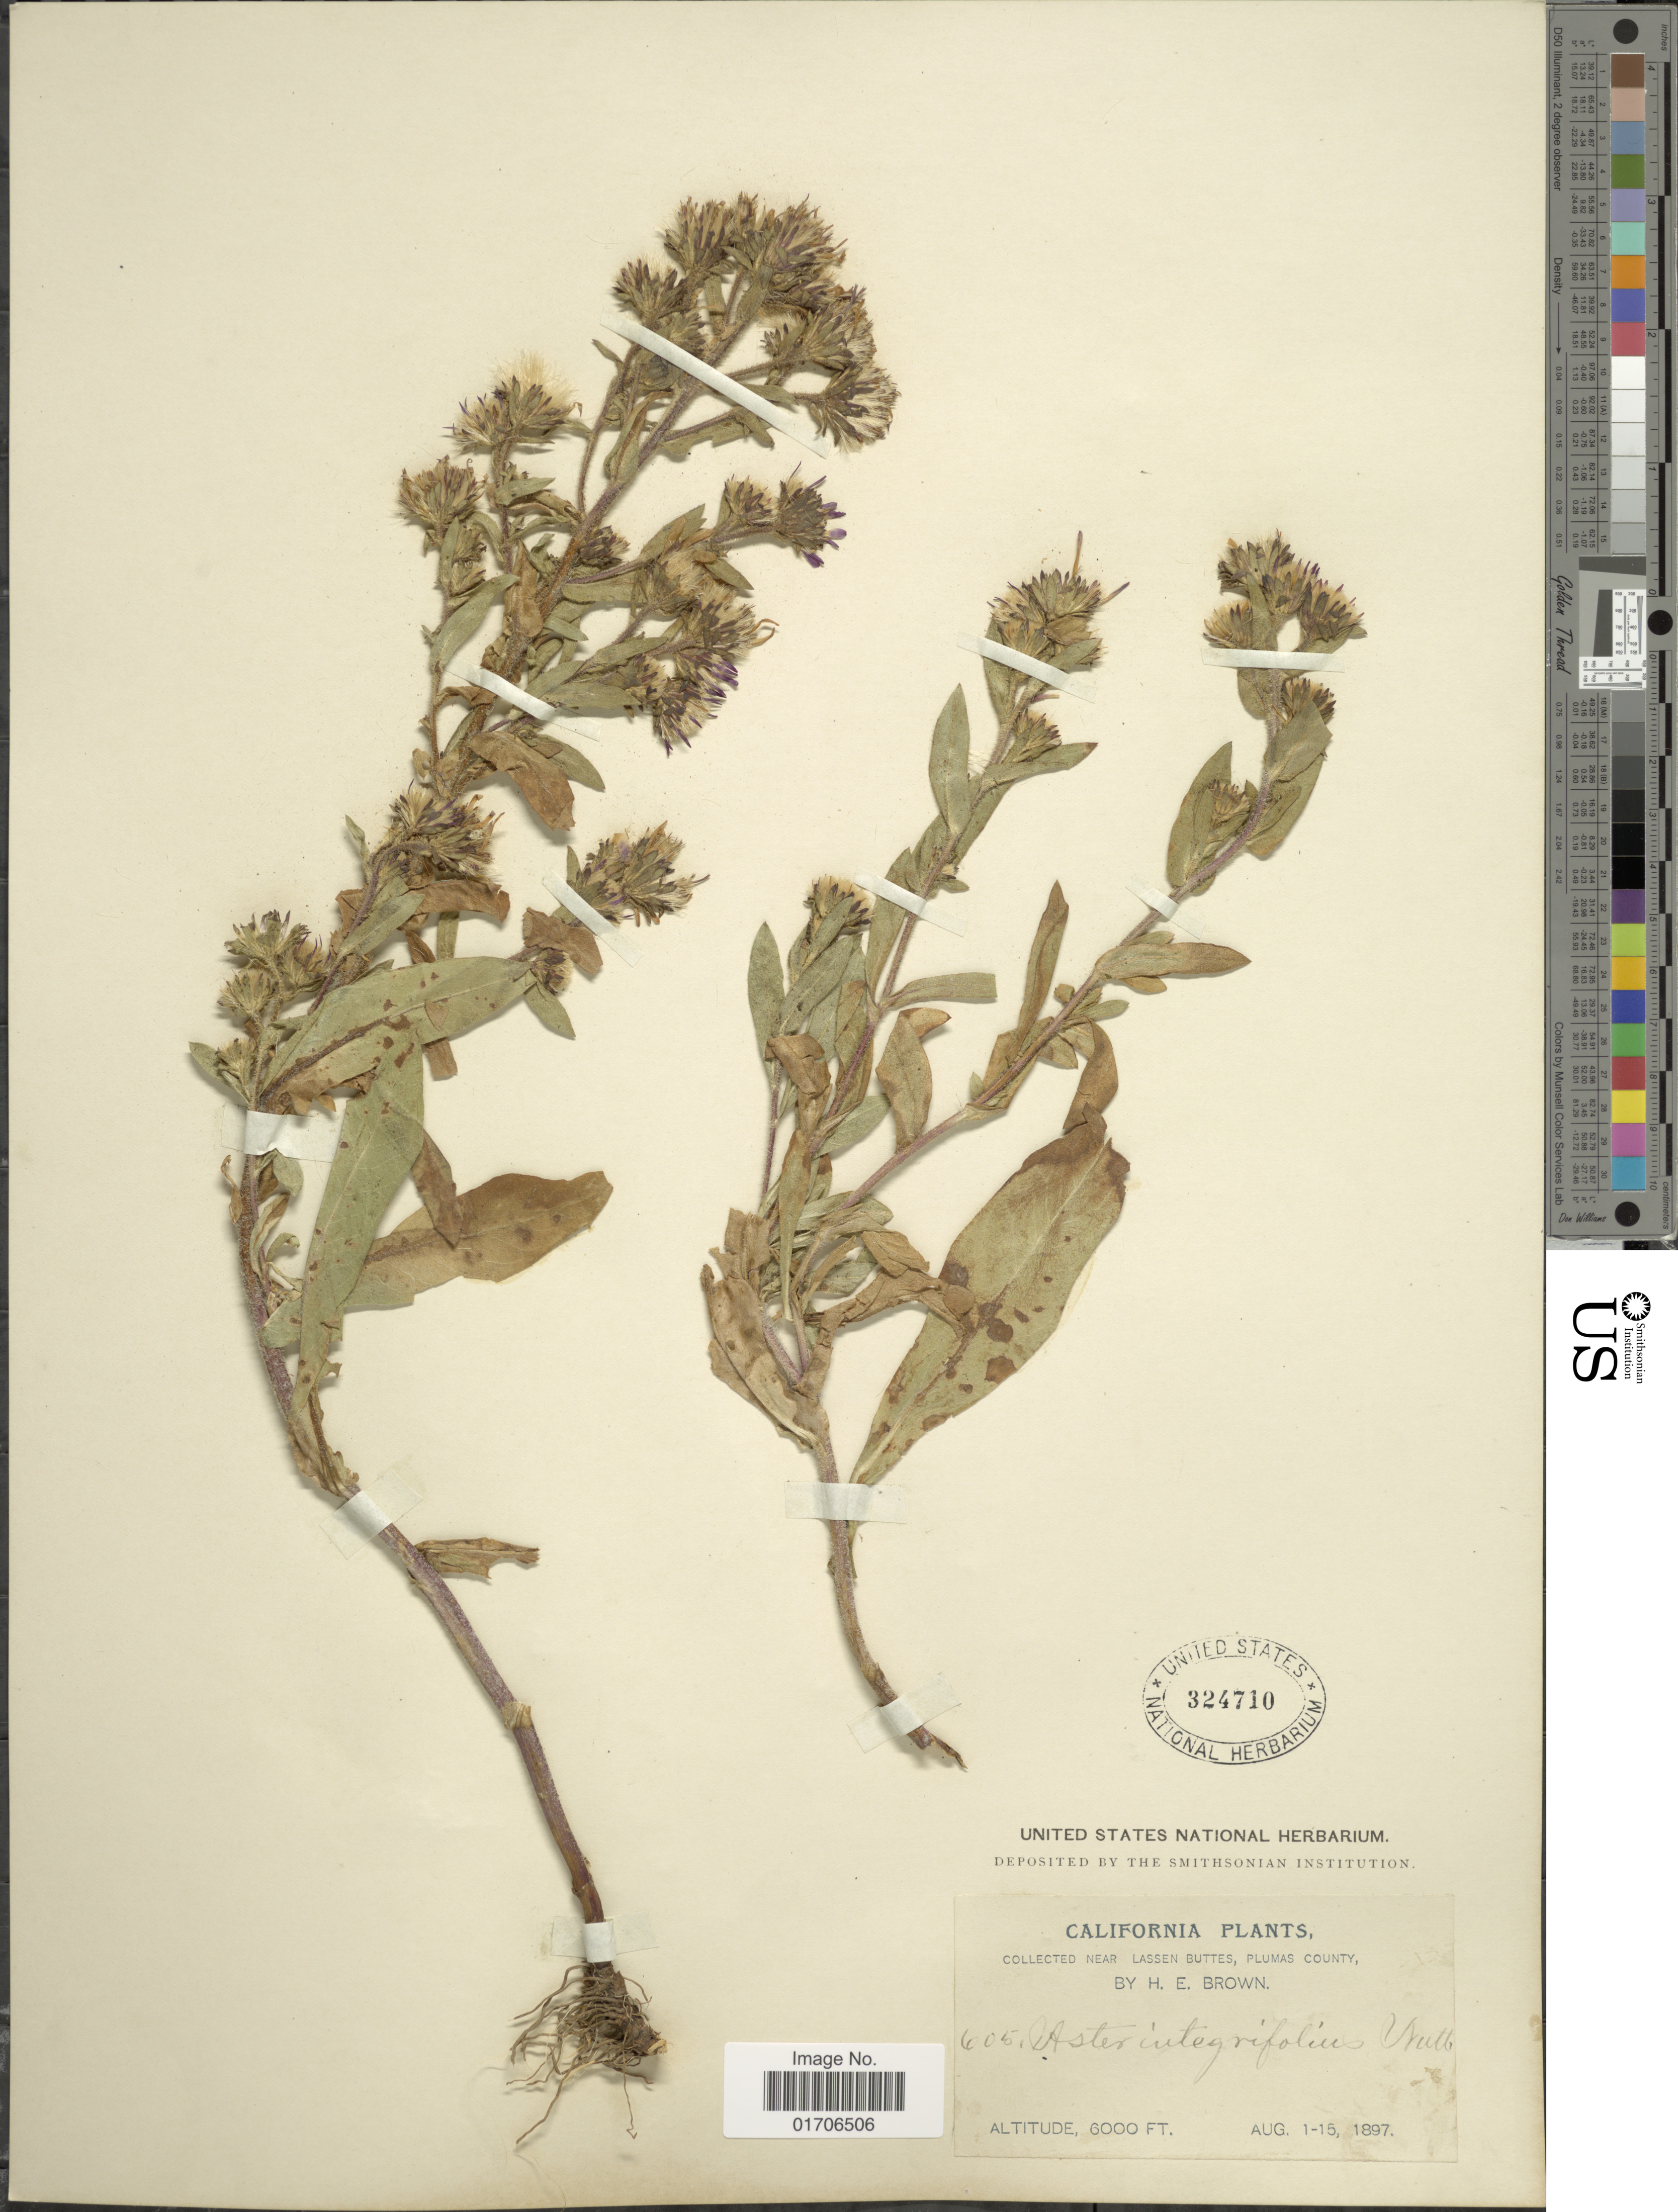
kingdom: Plantae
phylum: Tracheophyta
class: Magnoliopsida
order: Asterales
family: Asteraceae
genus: Eurybia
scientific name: Eurybia integrifolia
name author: (Nutt.) G.L. Nesom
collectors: H. E. Brown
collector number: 605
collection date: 1897-08-01/1897-08-15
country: United States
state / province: California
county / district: Plumas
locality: Near Lassen Buttes, Plumas County.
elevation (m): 1829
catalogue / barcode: US 324710